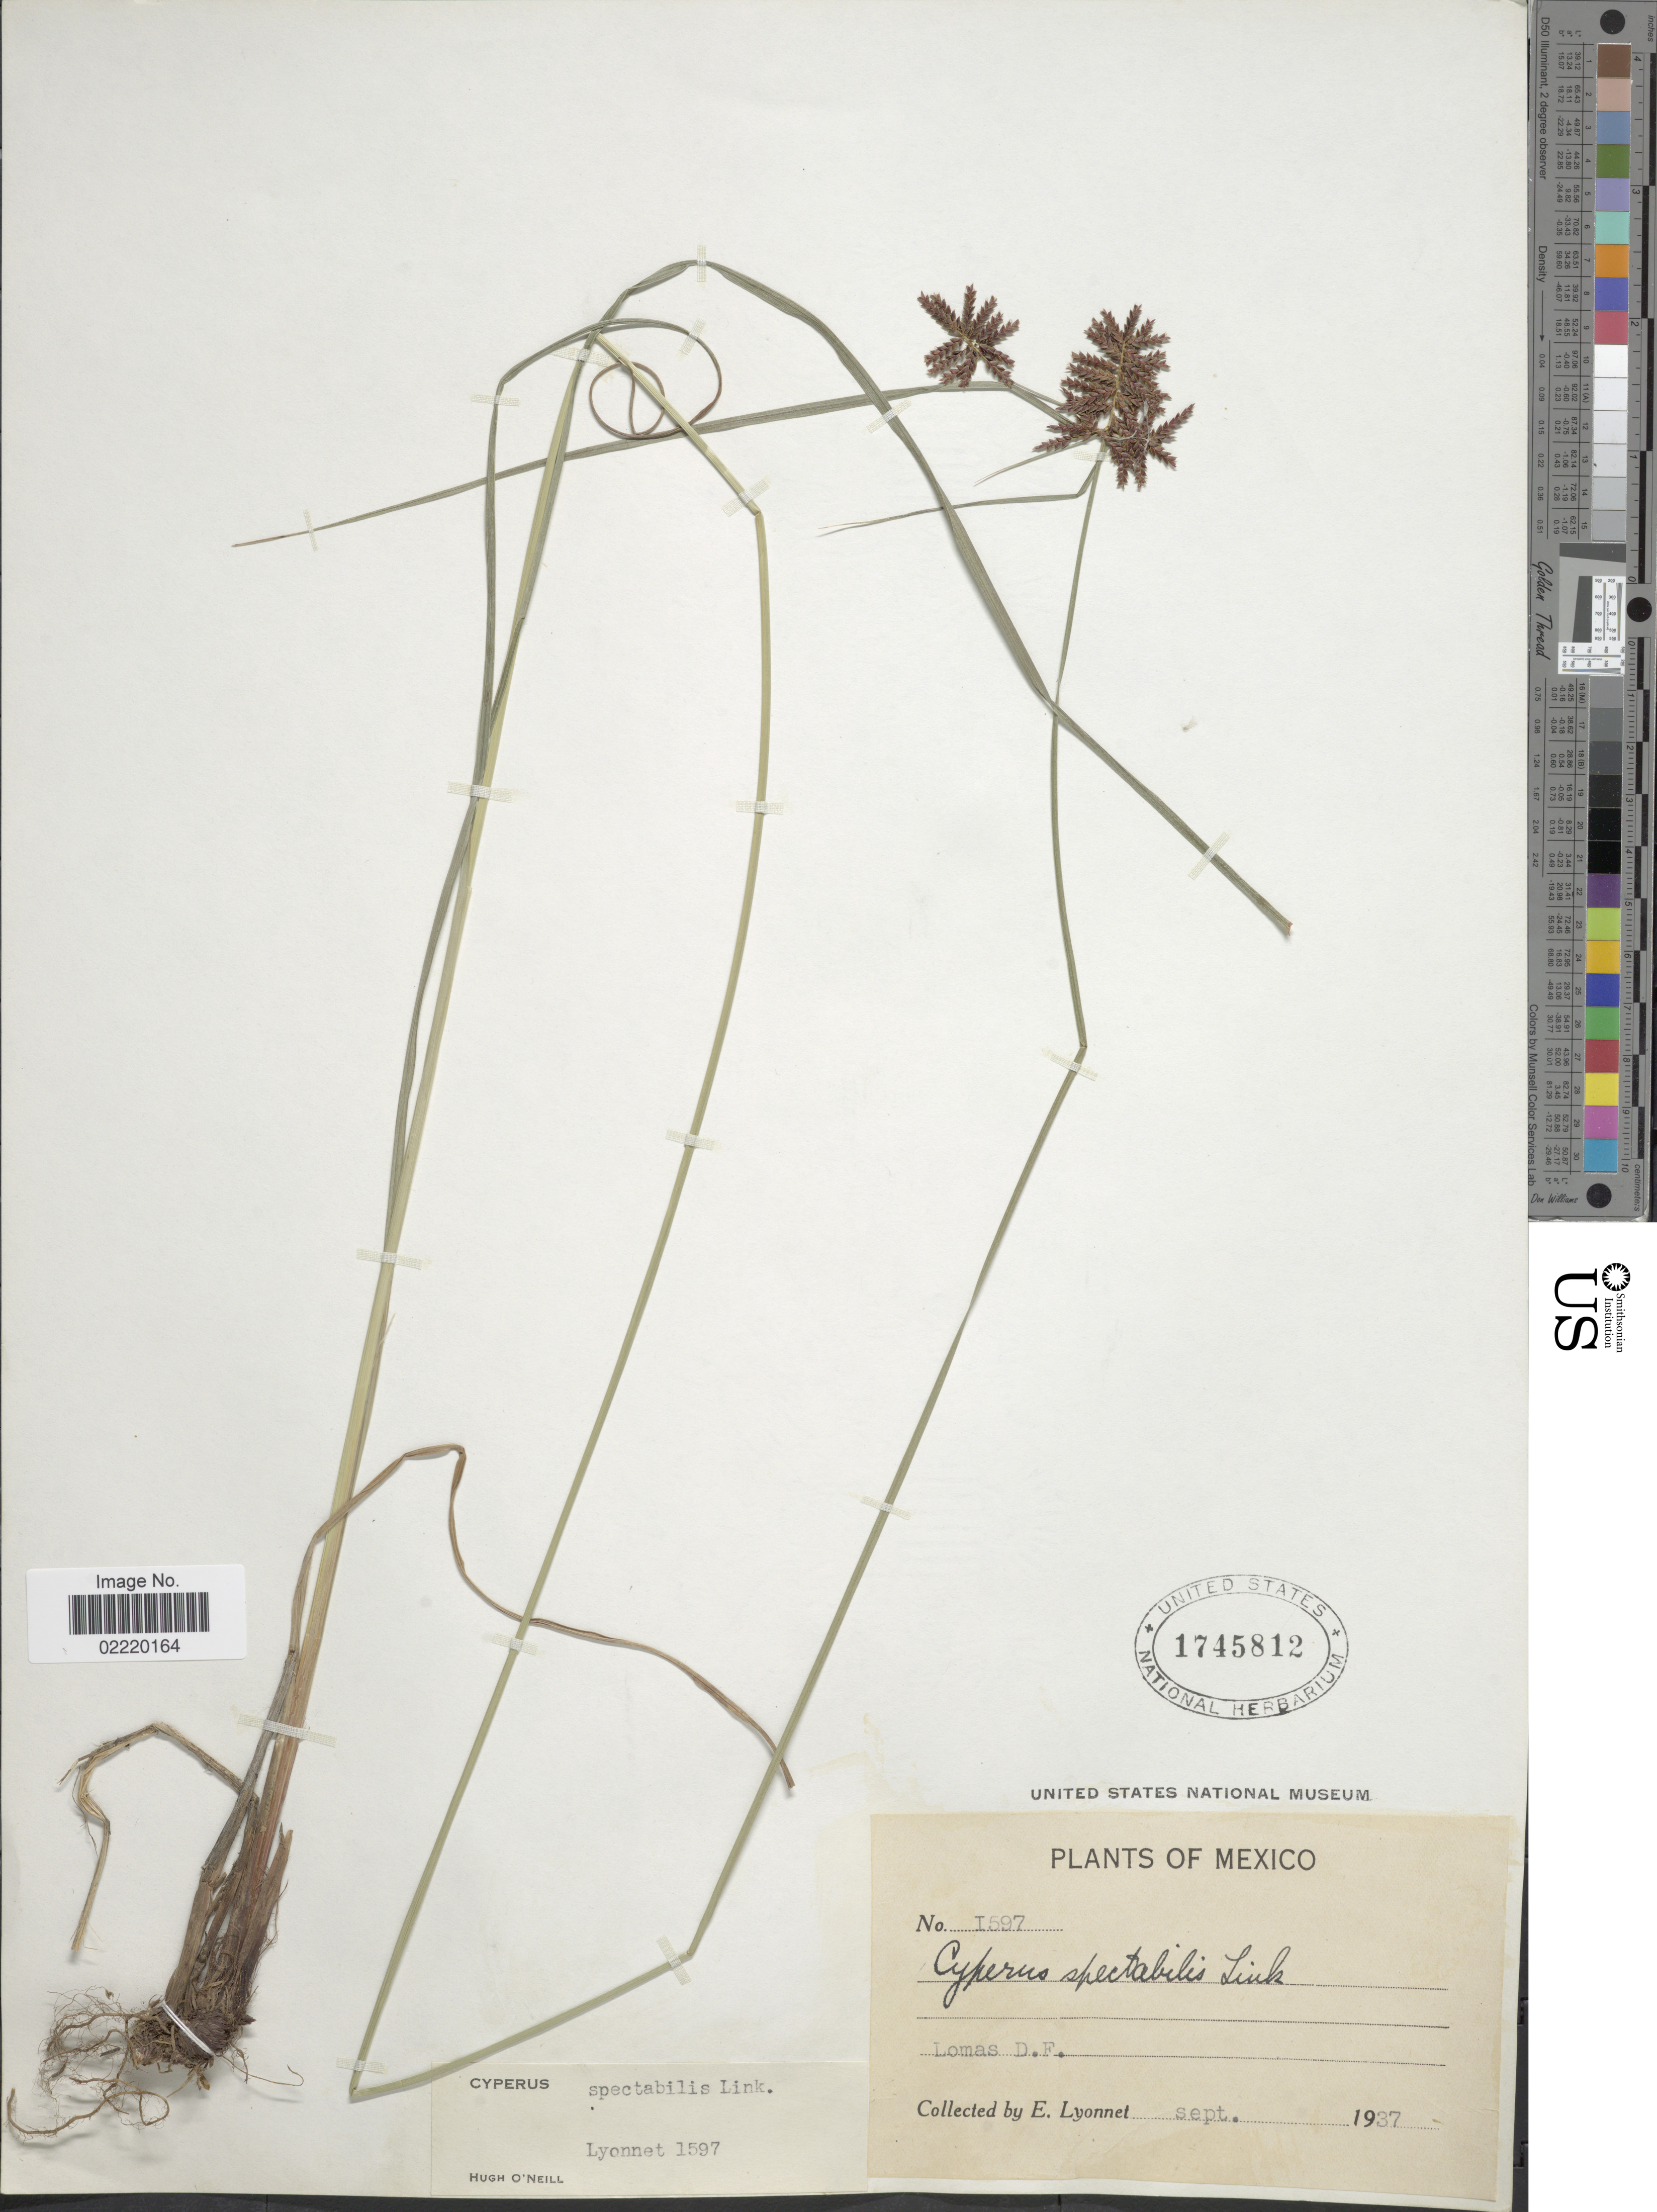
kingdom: Plantae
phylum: Tracheophyta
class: Liliopsida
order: Poales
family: Cyperaceae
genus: Cyperus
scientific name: Cyperus spectabilis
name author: Link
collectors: E. Lyonnet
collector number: I597*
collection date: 1937-09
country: Mexico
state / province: Distrito Federal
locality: Lomas.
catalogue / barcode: US 1745812